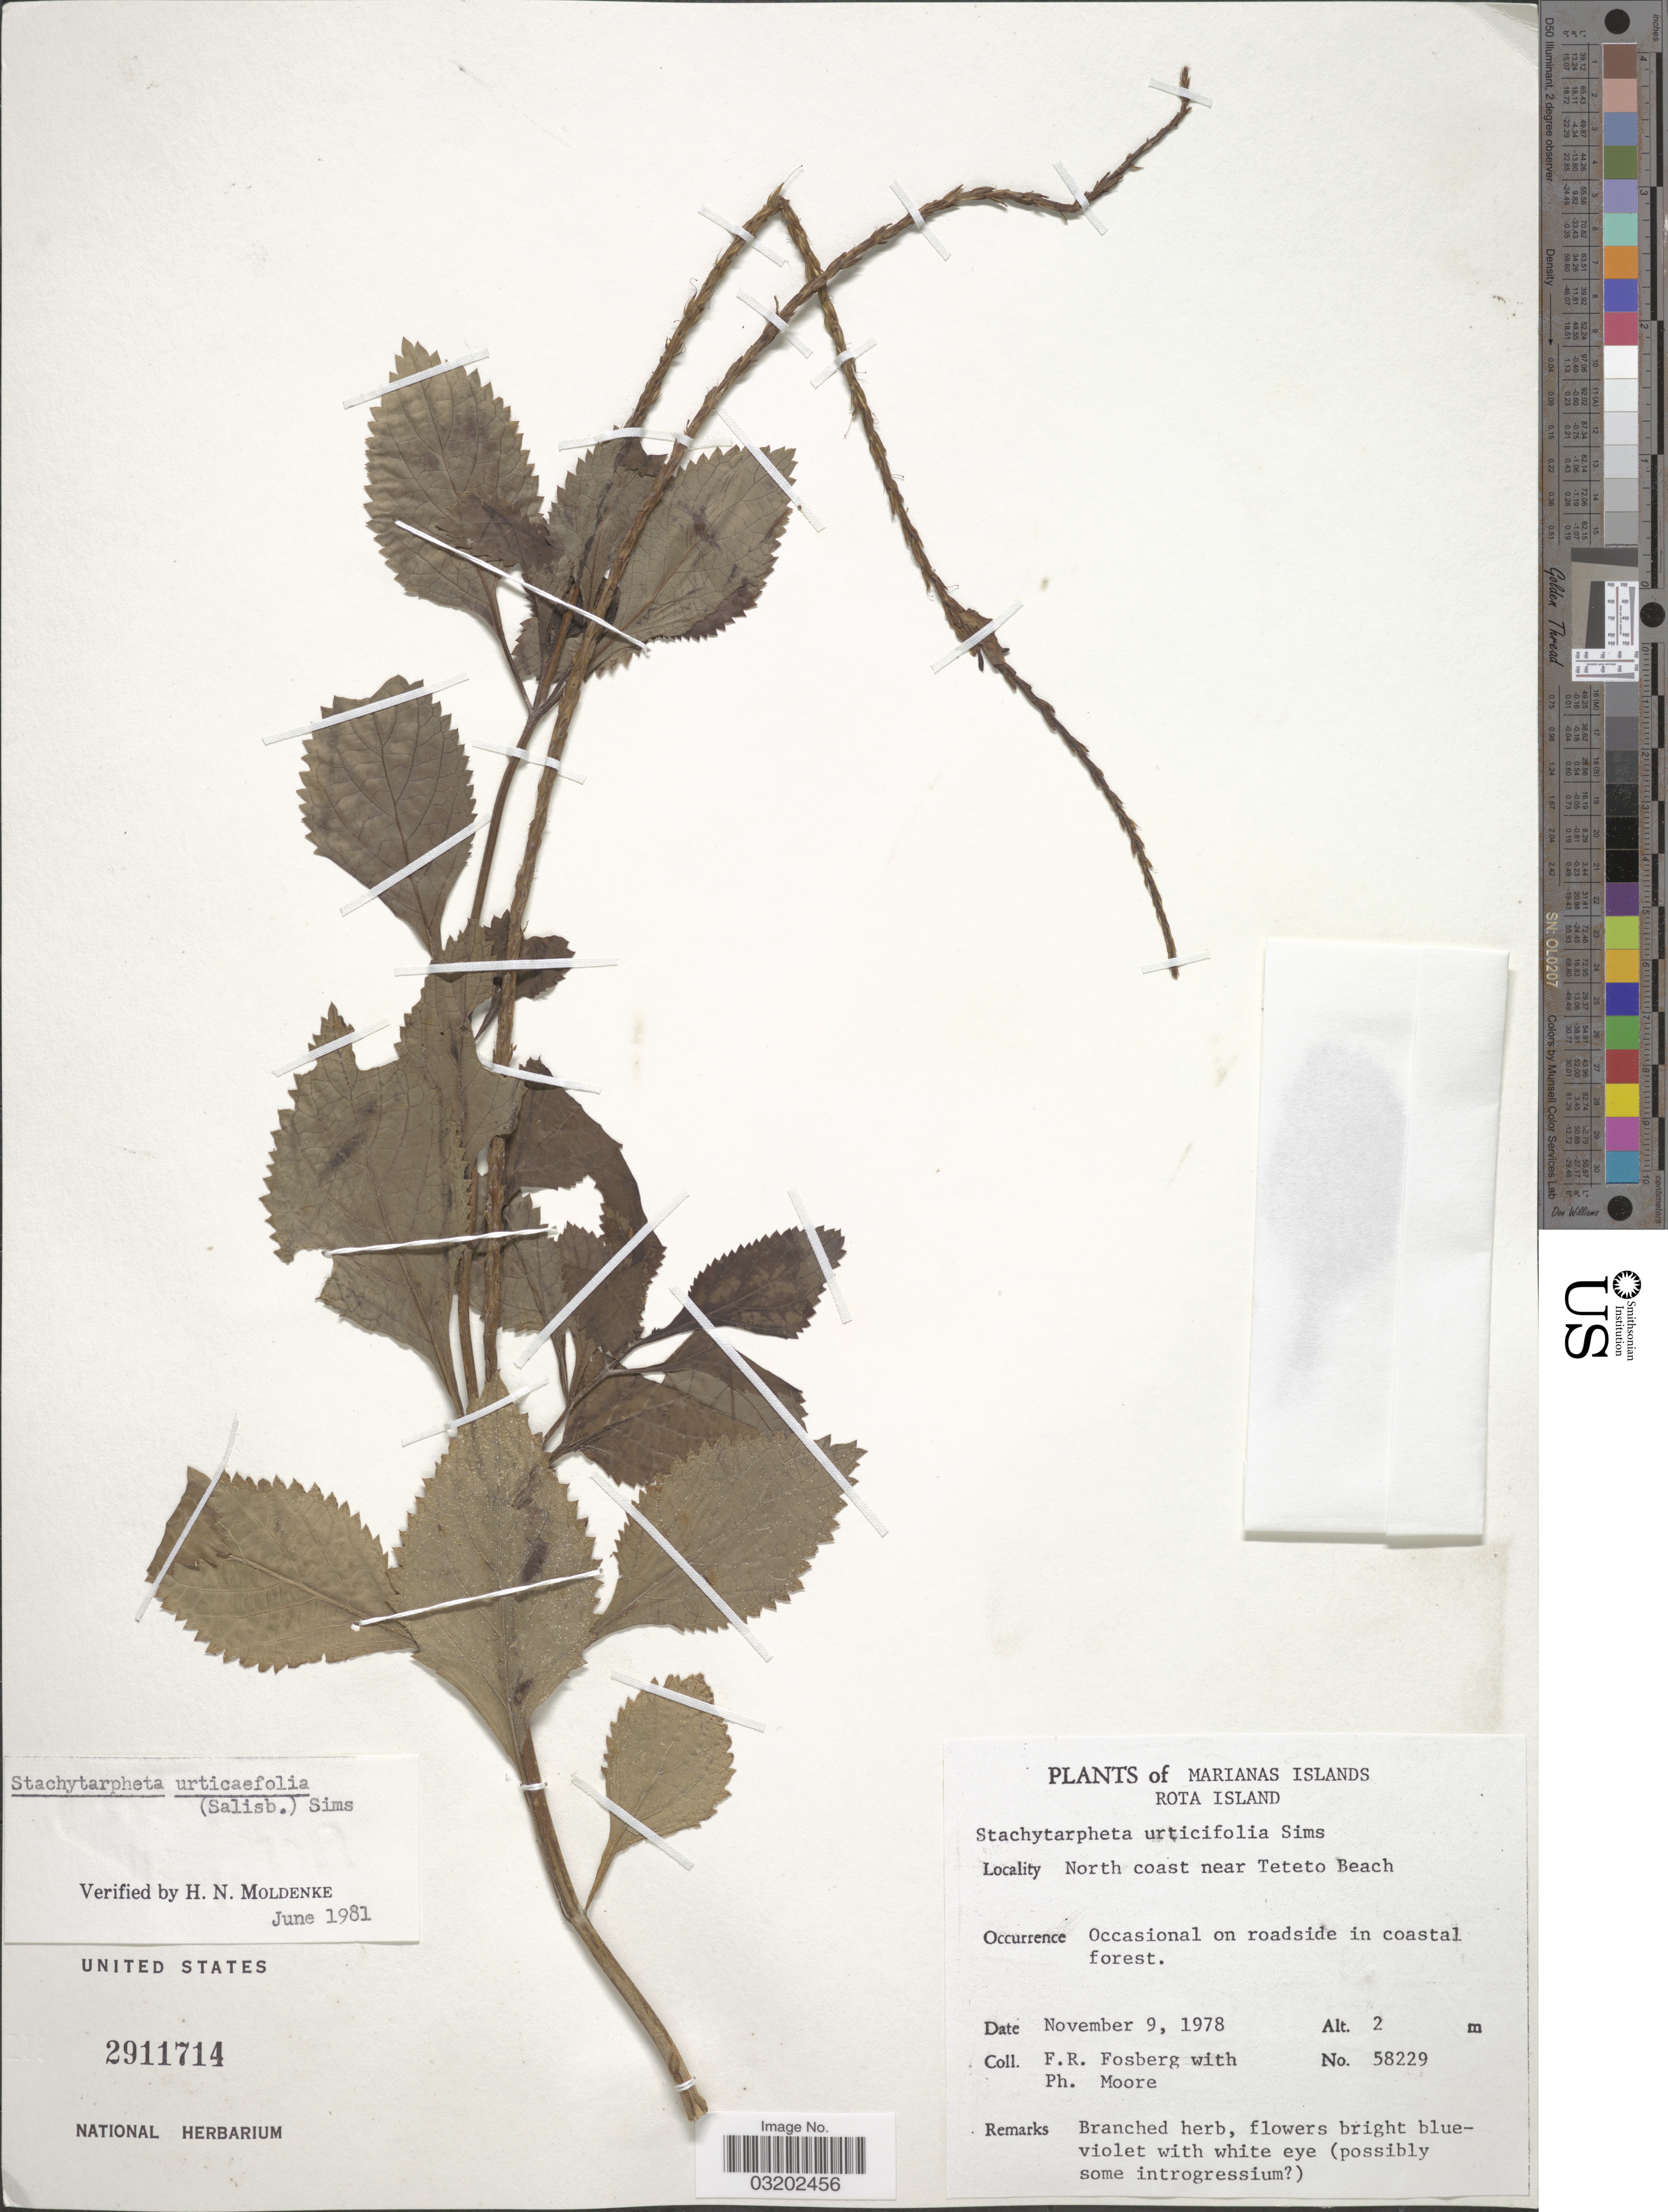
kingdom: Plantae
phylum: Tracheophyta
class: Magnoliopsida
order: Lamiales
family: Verbenaceae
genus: Stachytarpheta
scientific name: Stachytarpheta urticifolia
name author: Sims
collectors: F. R. Fosberg & P. Moore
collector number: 58229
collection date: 1978-11-09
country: Northern Mariana Islands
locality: Marianas Islands. Rota Island. North coast near Teteto Beach.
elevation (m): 2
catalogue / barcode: US 2911714